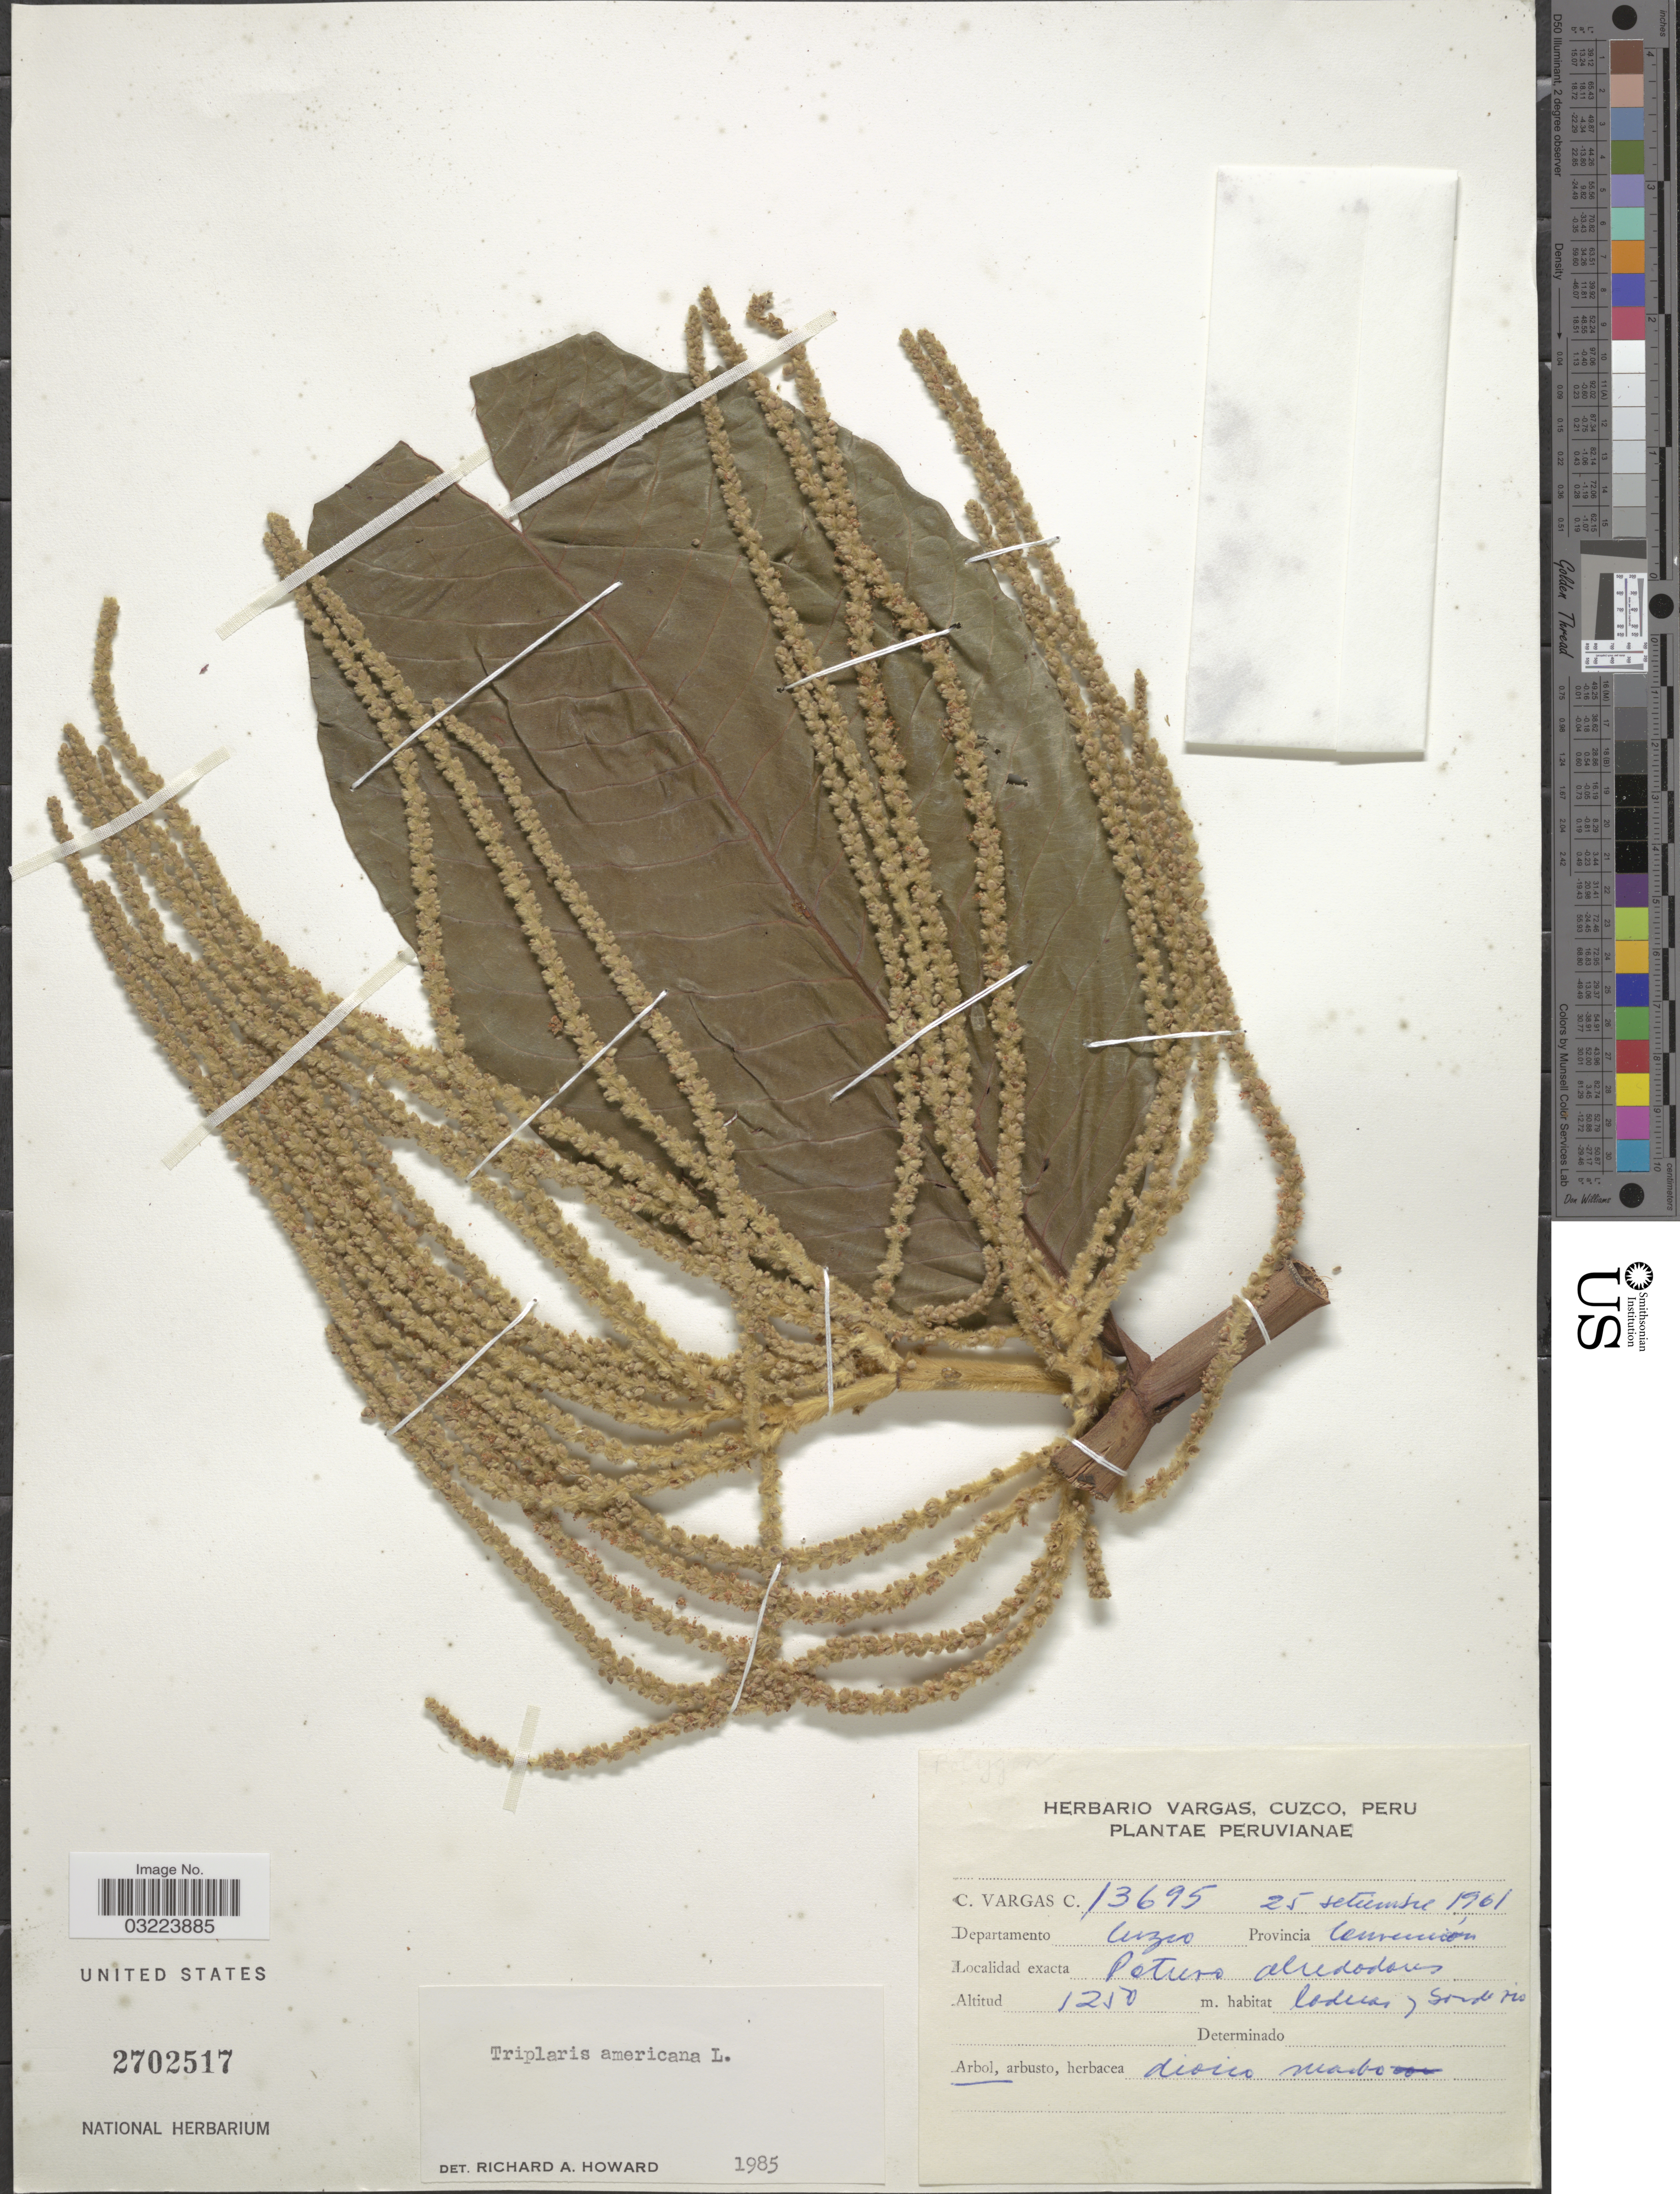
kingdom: Plantae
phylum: Tracheophyta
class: Magnoliopsida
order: Caryophyllales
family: Polygonaceae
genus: Triplaris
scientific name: Triplaris americana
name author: L.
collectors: C. Vargas Calderón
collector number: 13695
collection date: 1961-09-25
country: Peru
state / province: Cusco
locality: Departamento Cuzco. Provincia Convención. Poturo alrededores.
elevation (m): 1250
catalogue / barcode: US 2702517